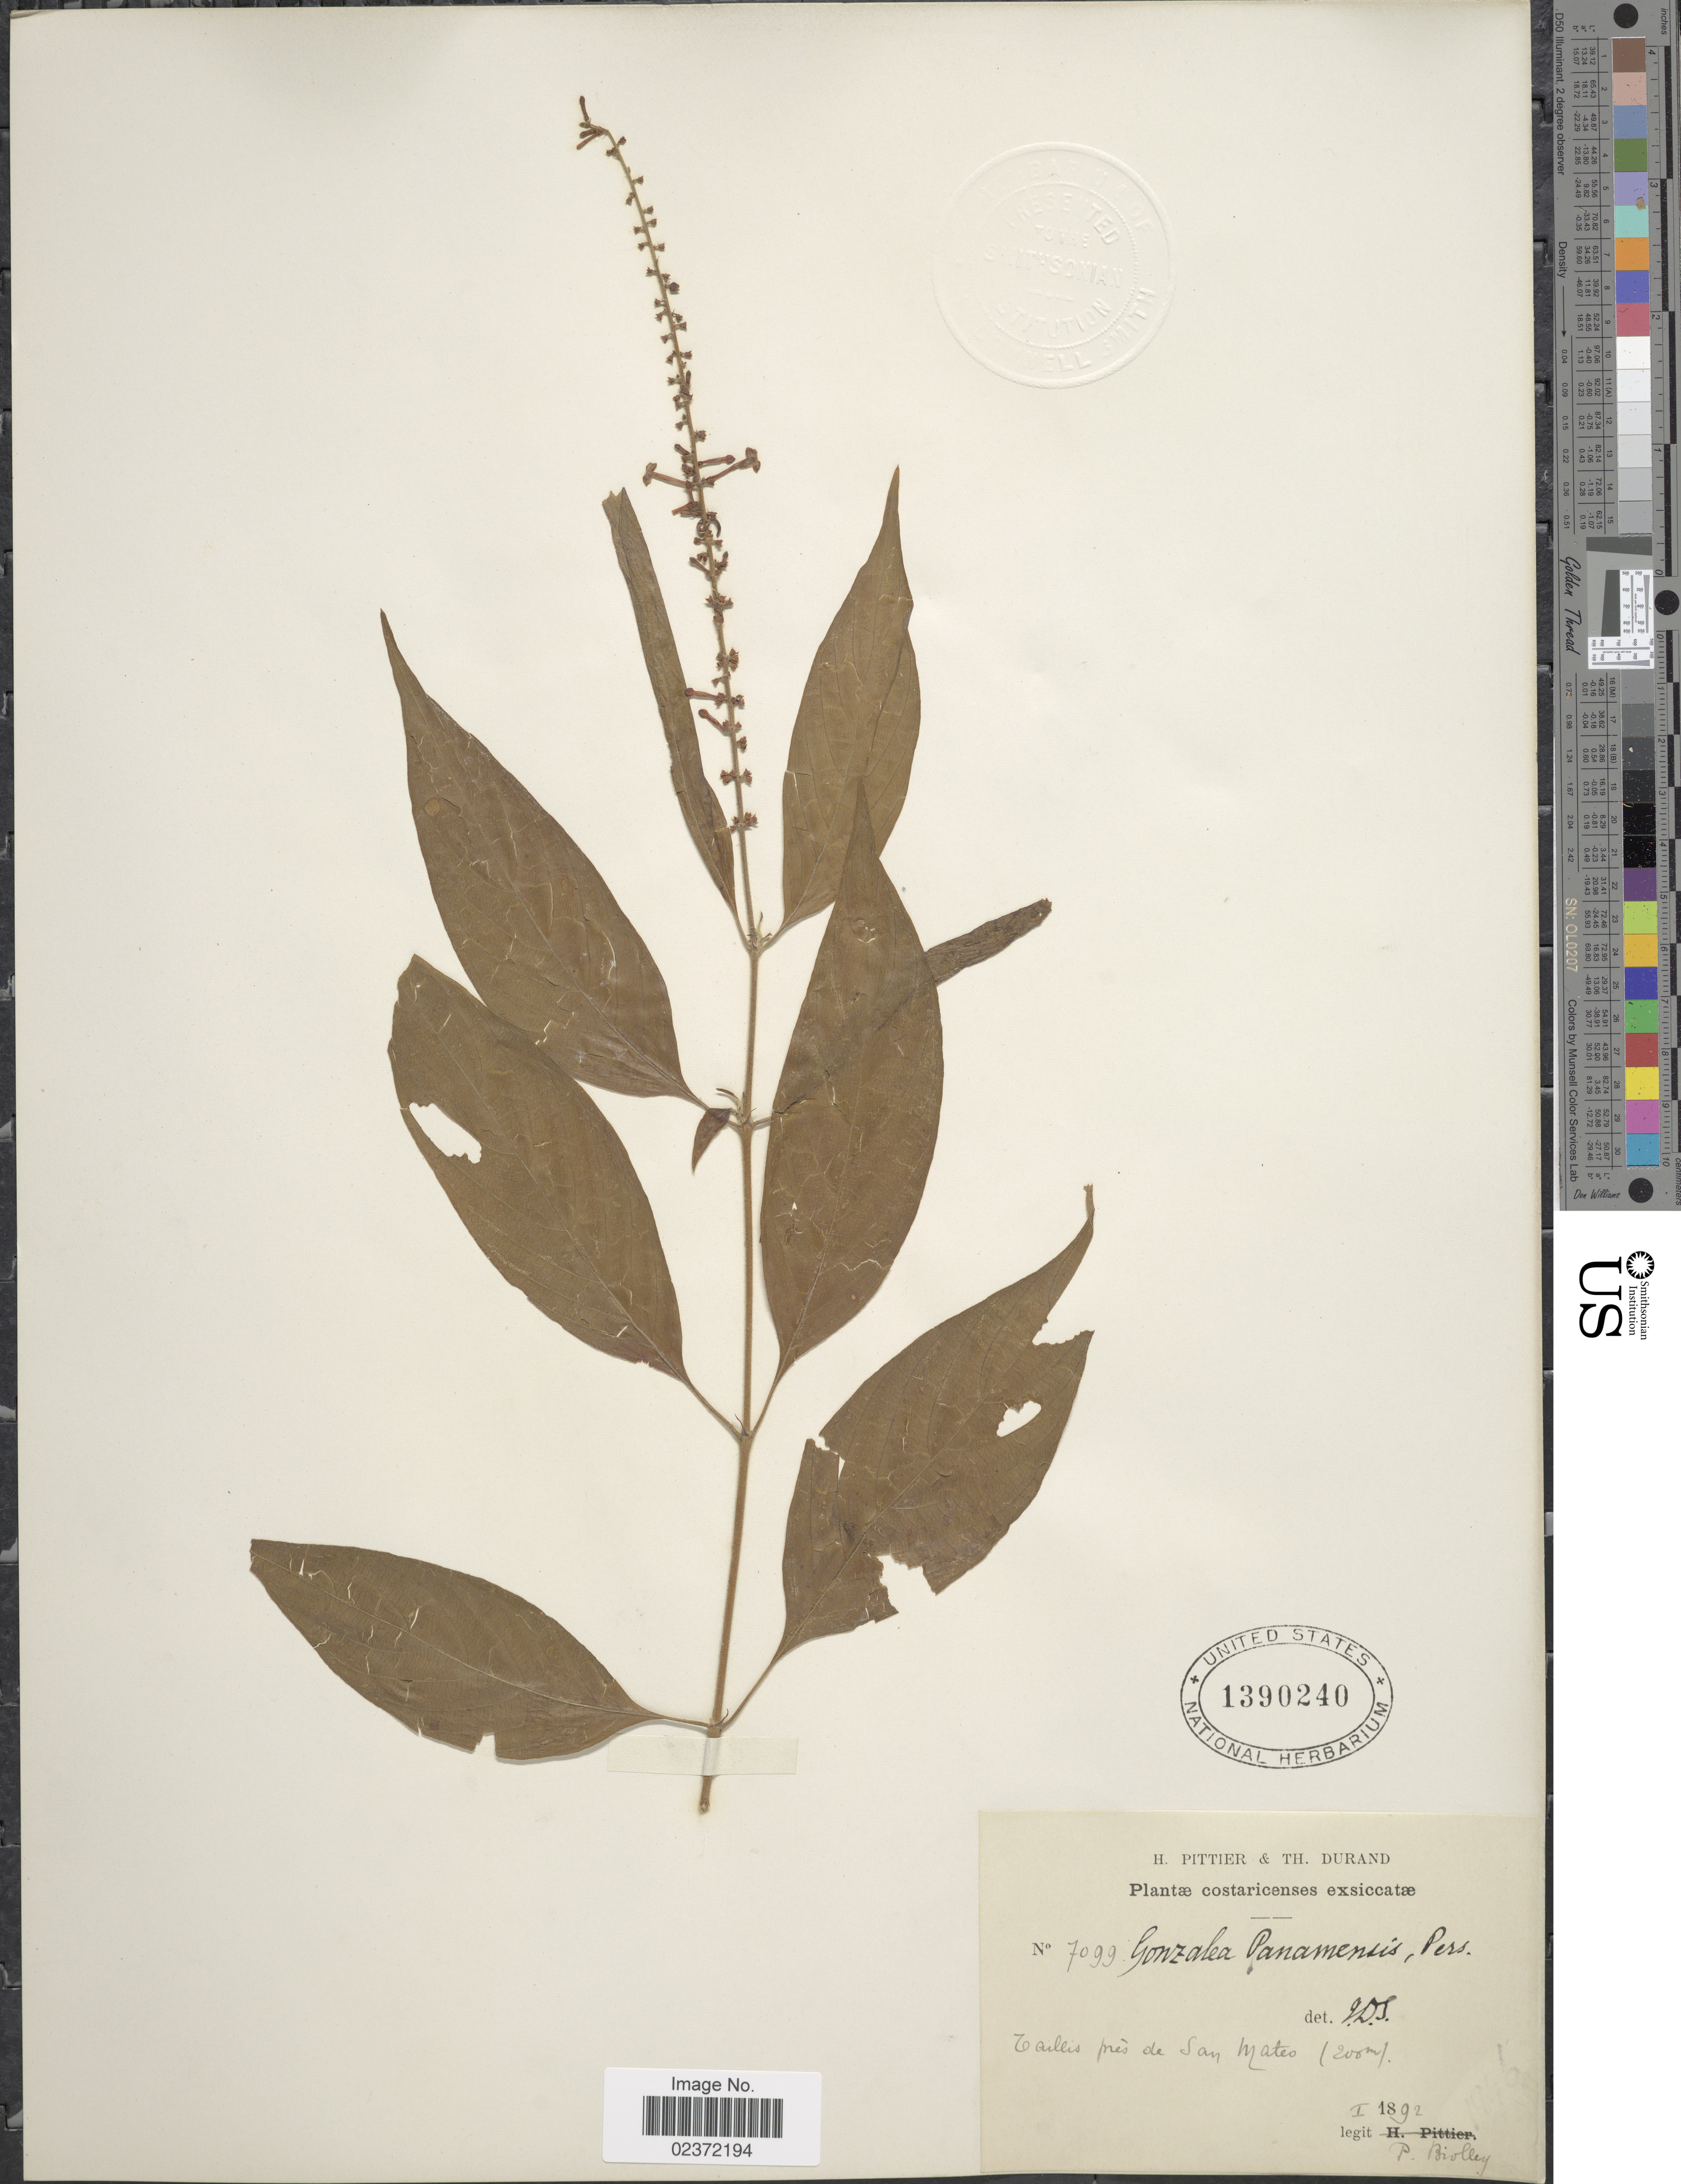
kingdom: Plantae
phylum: Tracheophyta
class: Magnoliopsida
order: Gentianales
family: Rubiaceae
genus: Gonzalagunia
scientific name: Gonzalagunia panamensis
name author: (Cav.) K. Schum.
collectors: P. Biolley & T. Durand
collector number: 7099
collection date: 1892-01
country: Costa Rica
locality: Taillis près de San Mateo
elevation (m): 200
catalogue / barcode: US 1390240